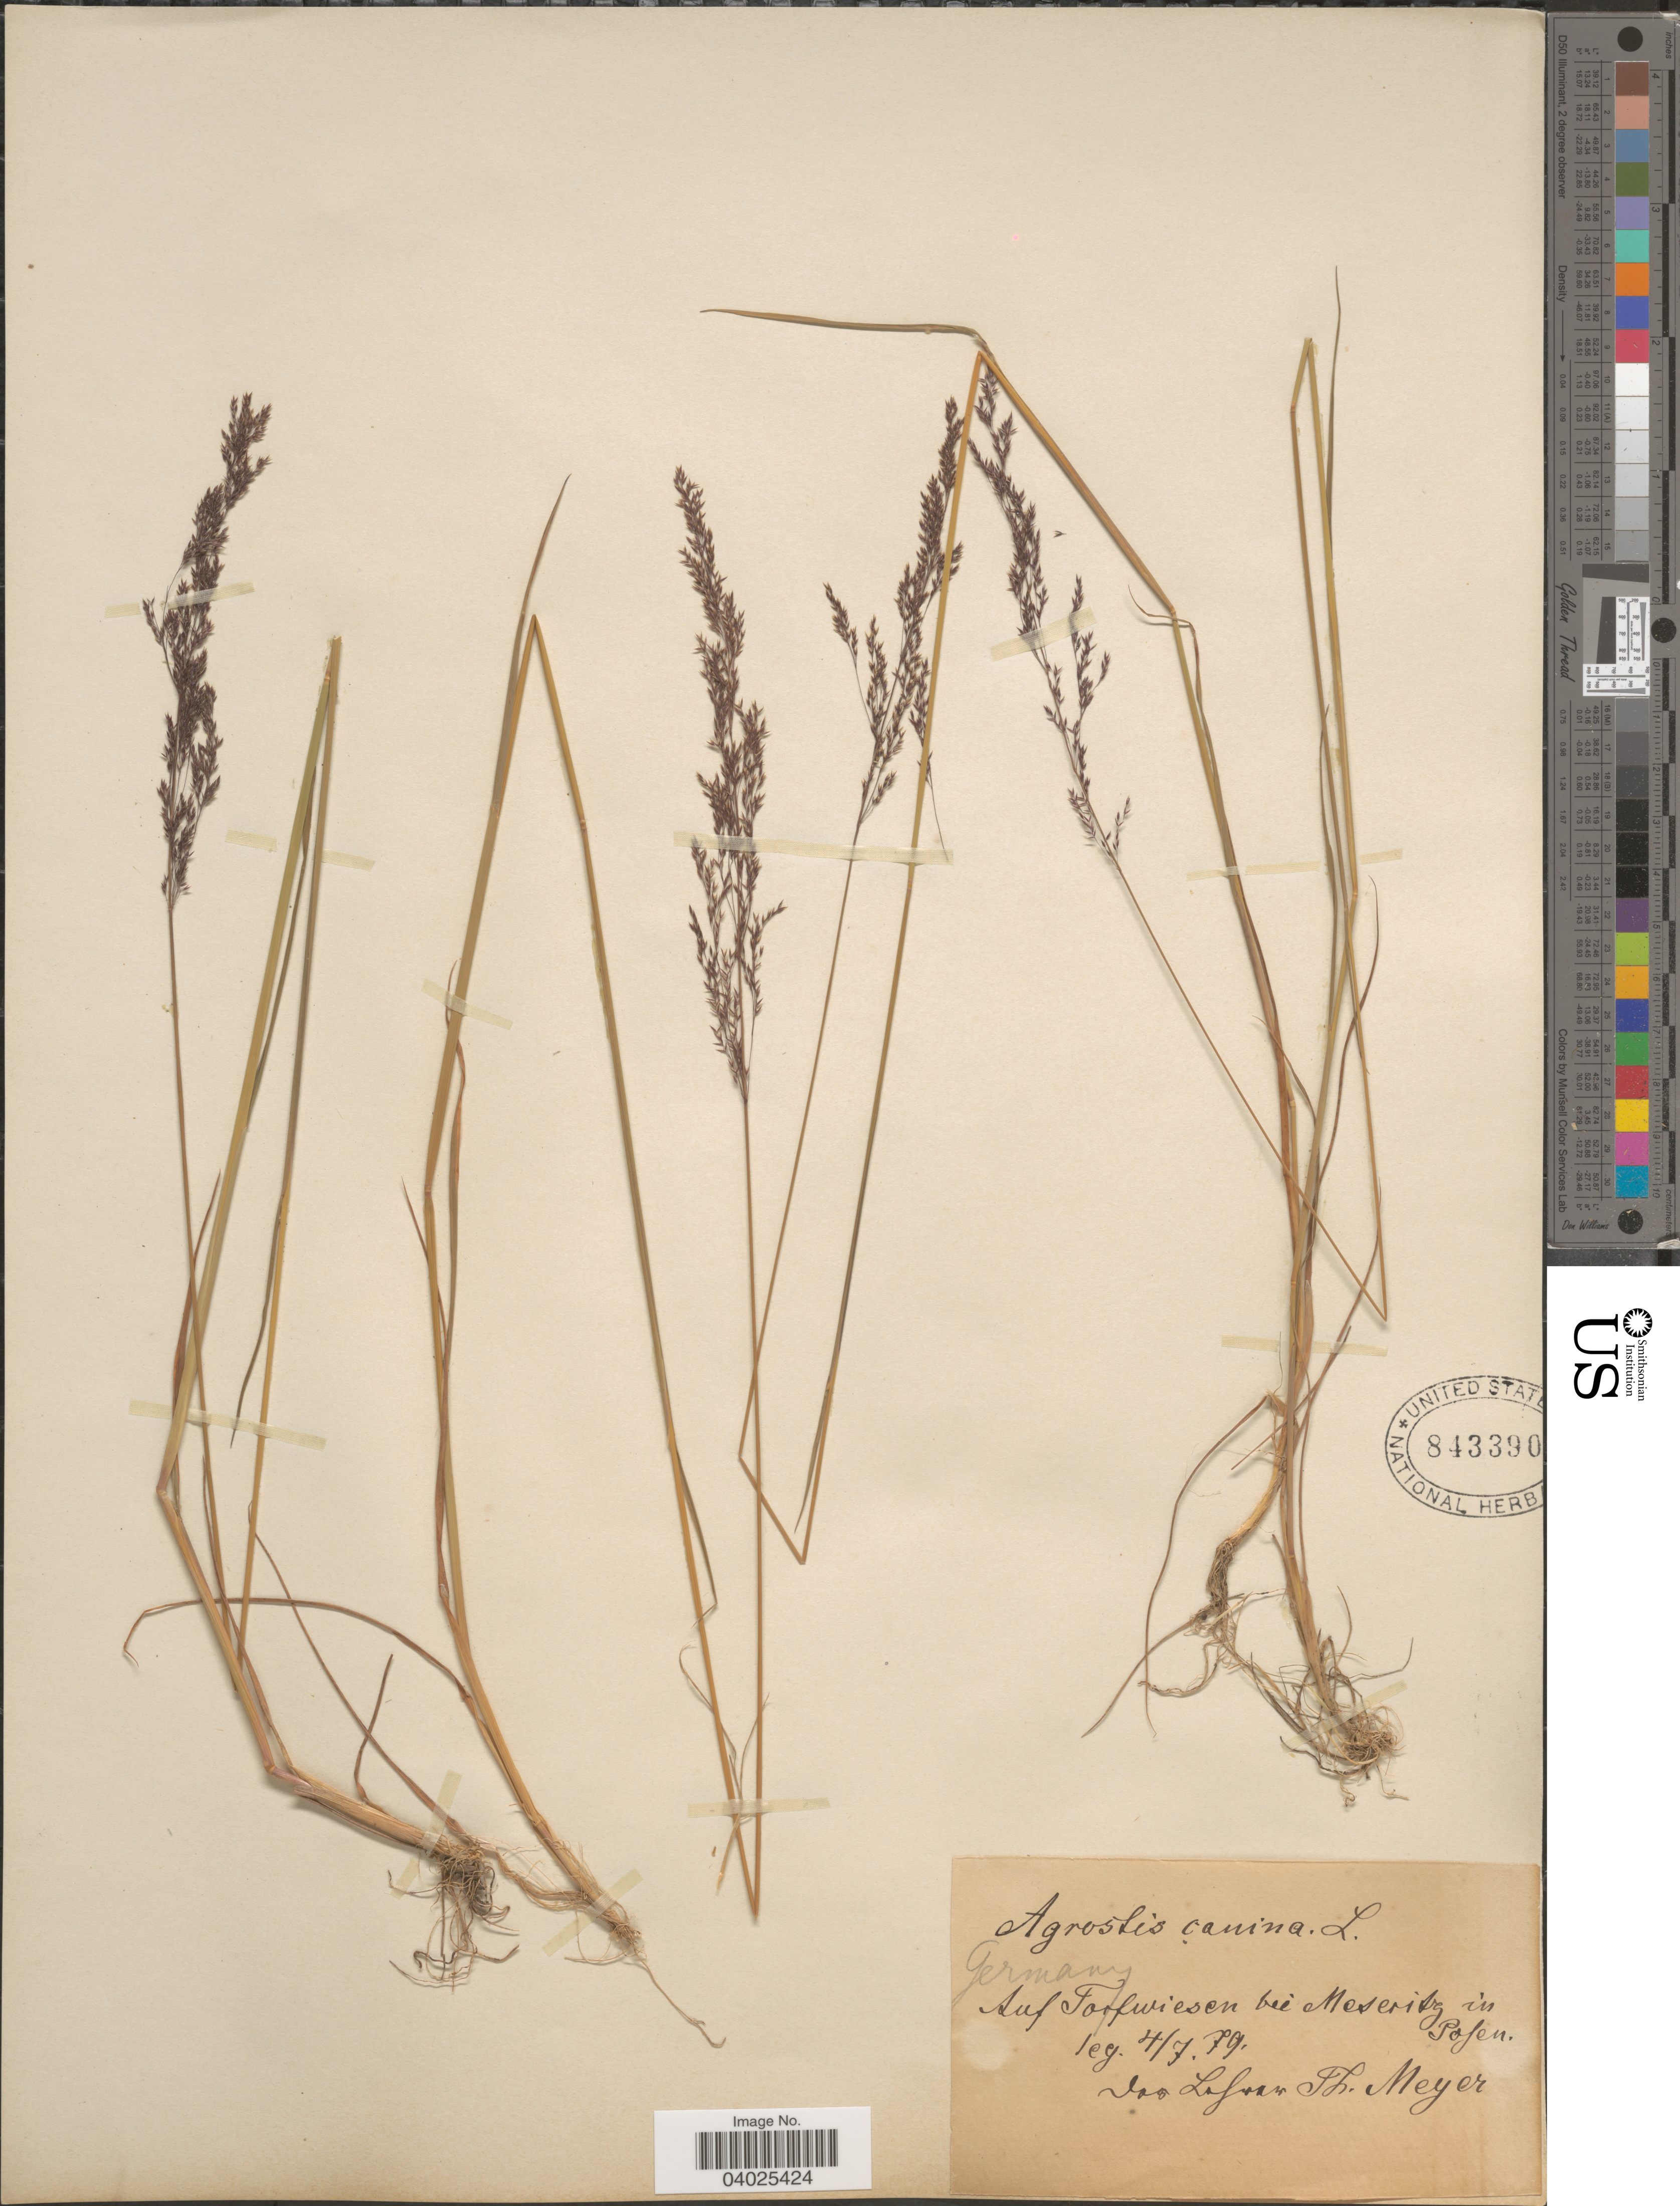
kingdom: Plantae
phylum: Tracheophyta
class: Liliopsida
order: Poales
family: Poaceae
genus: Agrostis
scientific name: Agrostis canina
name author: L.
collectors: F. Meyer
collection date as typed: Transcribed d/m/y: 4/7/79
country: Germany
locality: Auf Forfwiesen bei Meseritz in Posen.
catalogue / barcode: US 843390